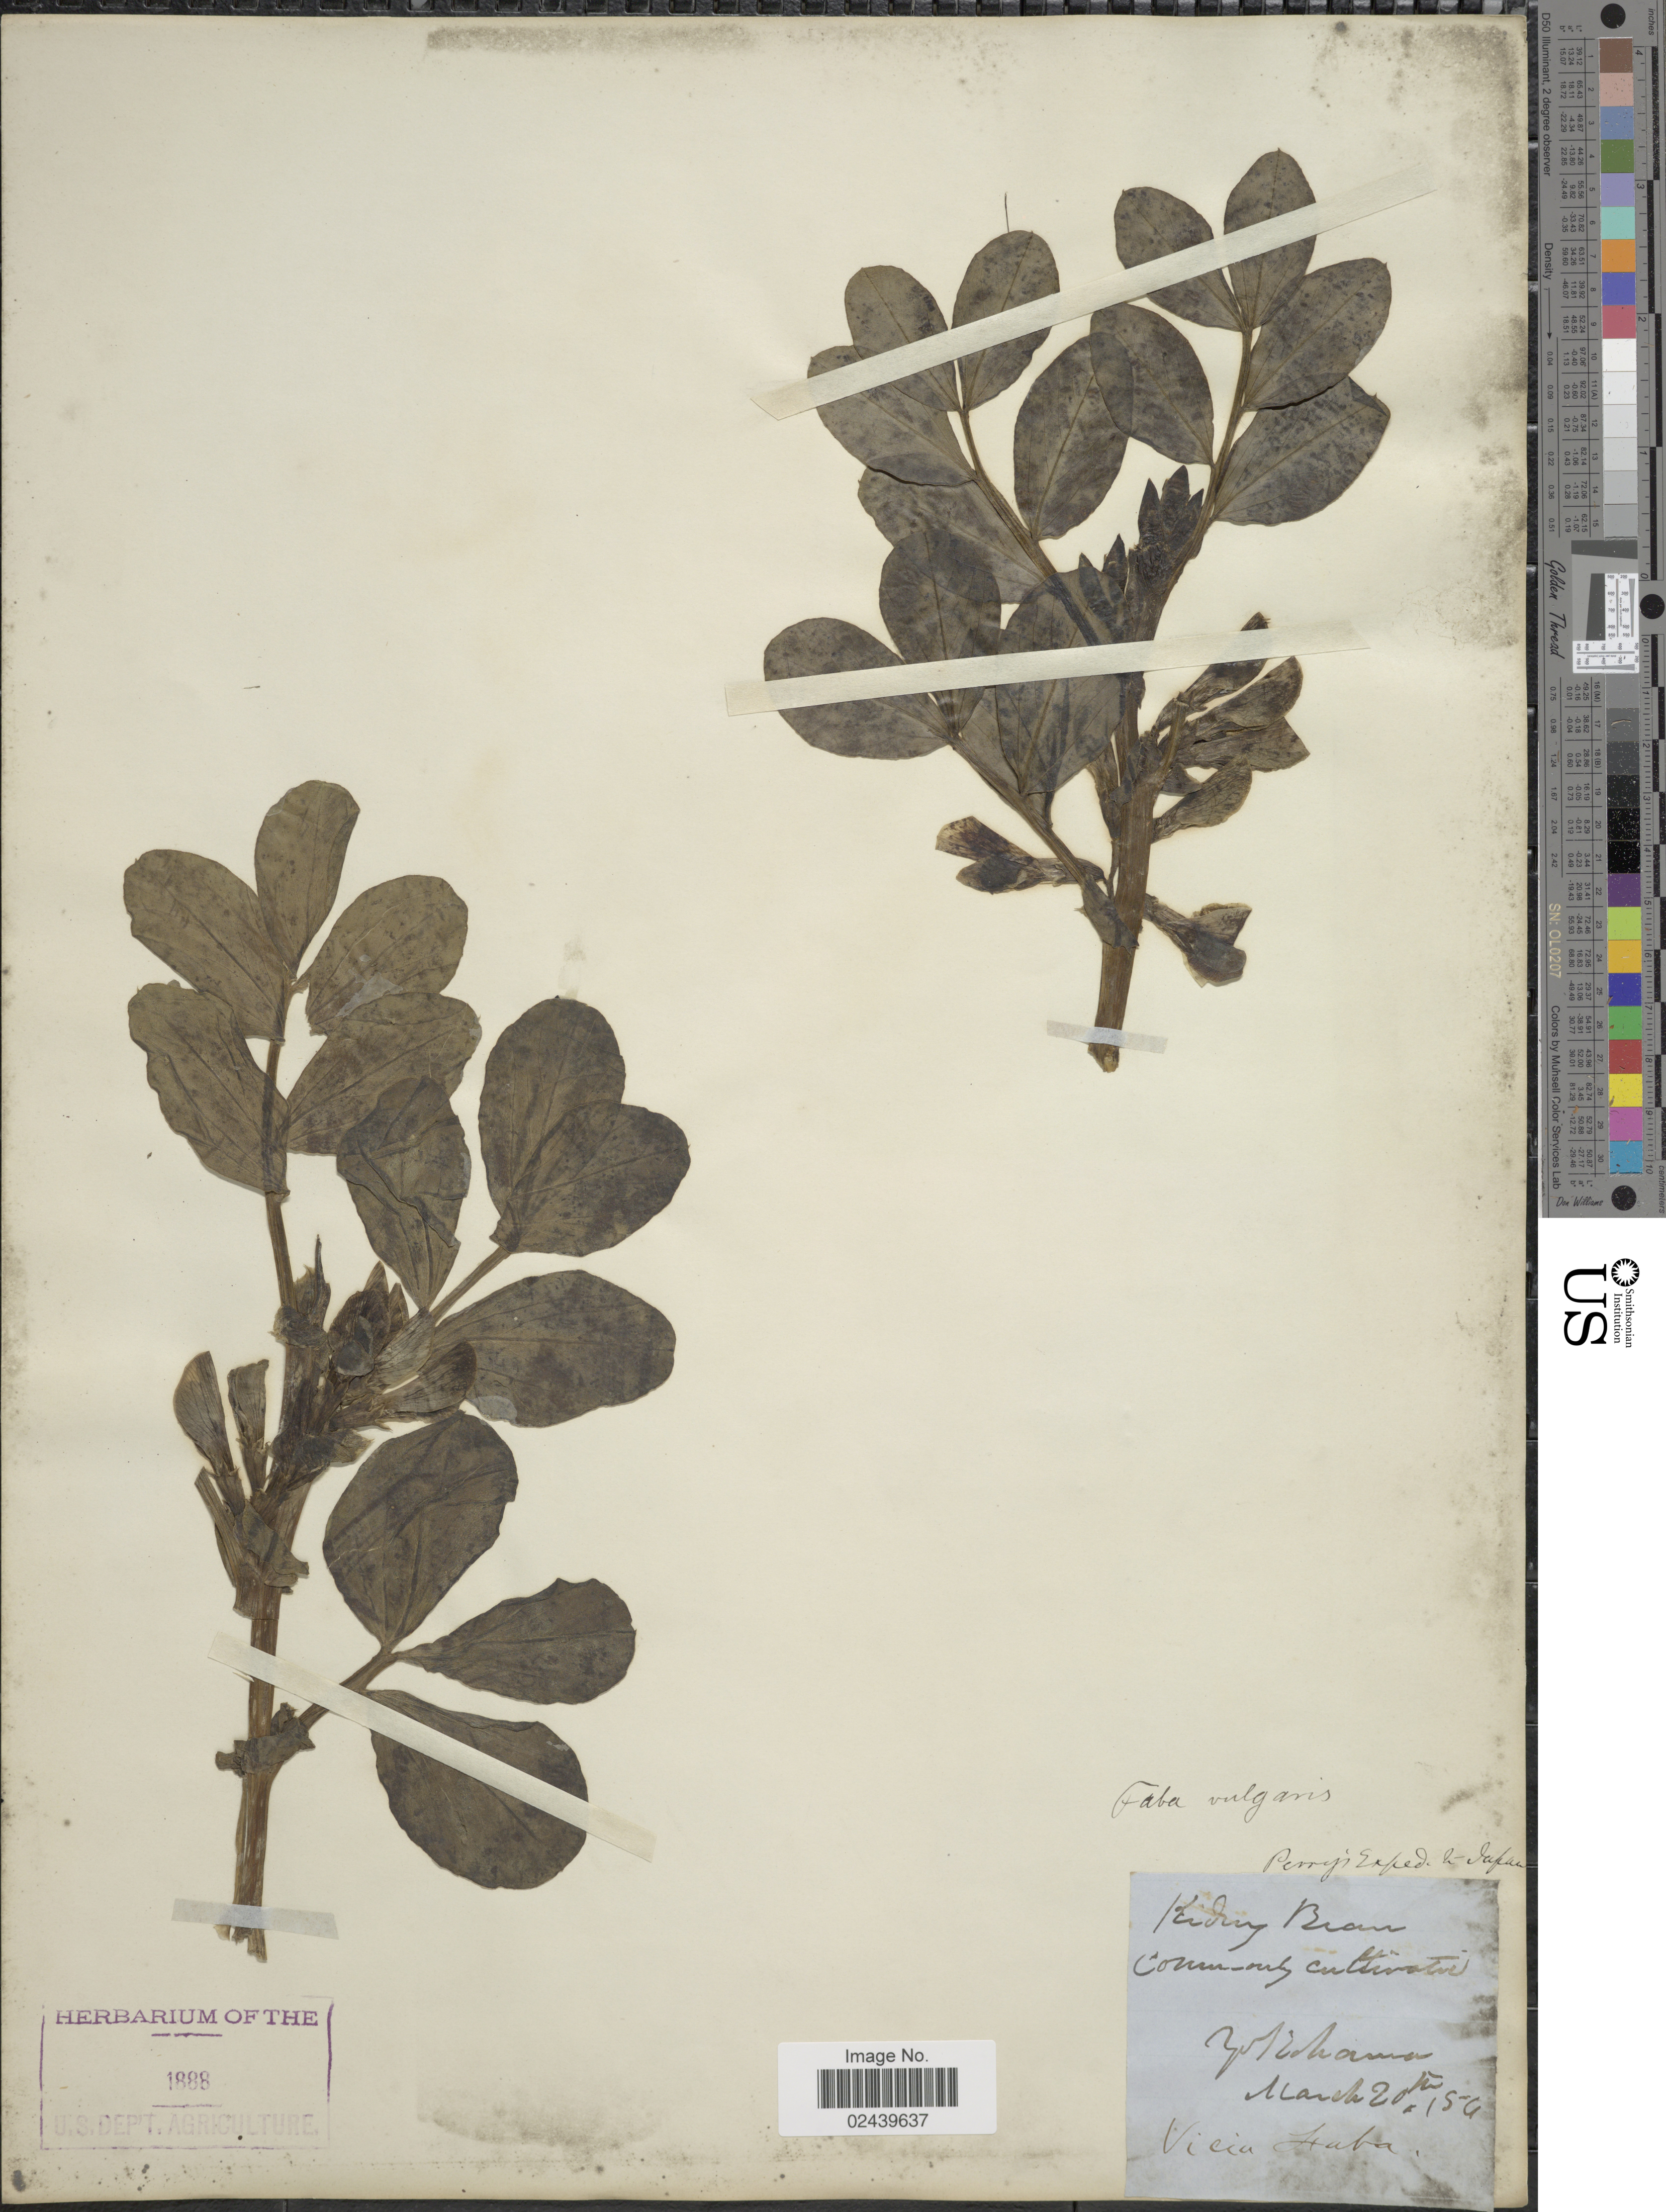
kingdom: Plantae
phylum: Tracheophyta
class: Magnoliopsida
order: Fabales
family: Fabaceae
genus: Vicia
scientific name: Vicia faba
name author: L.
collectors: Perry Exped.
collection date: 1861-03-20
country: Japan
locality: N-Japan. Yokama